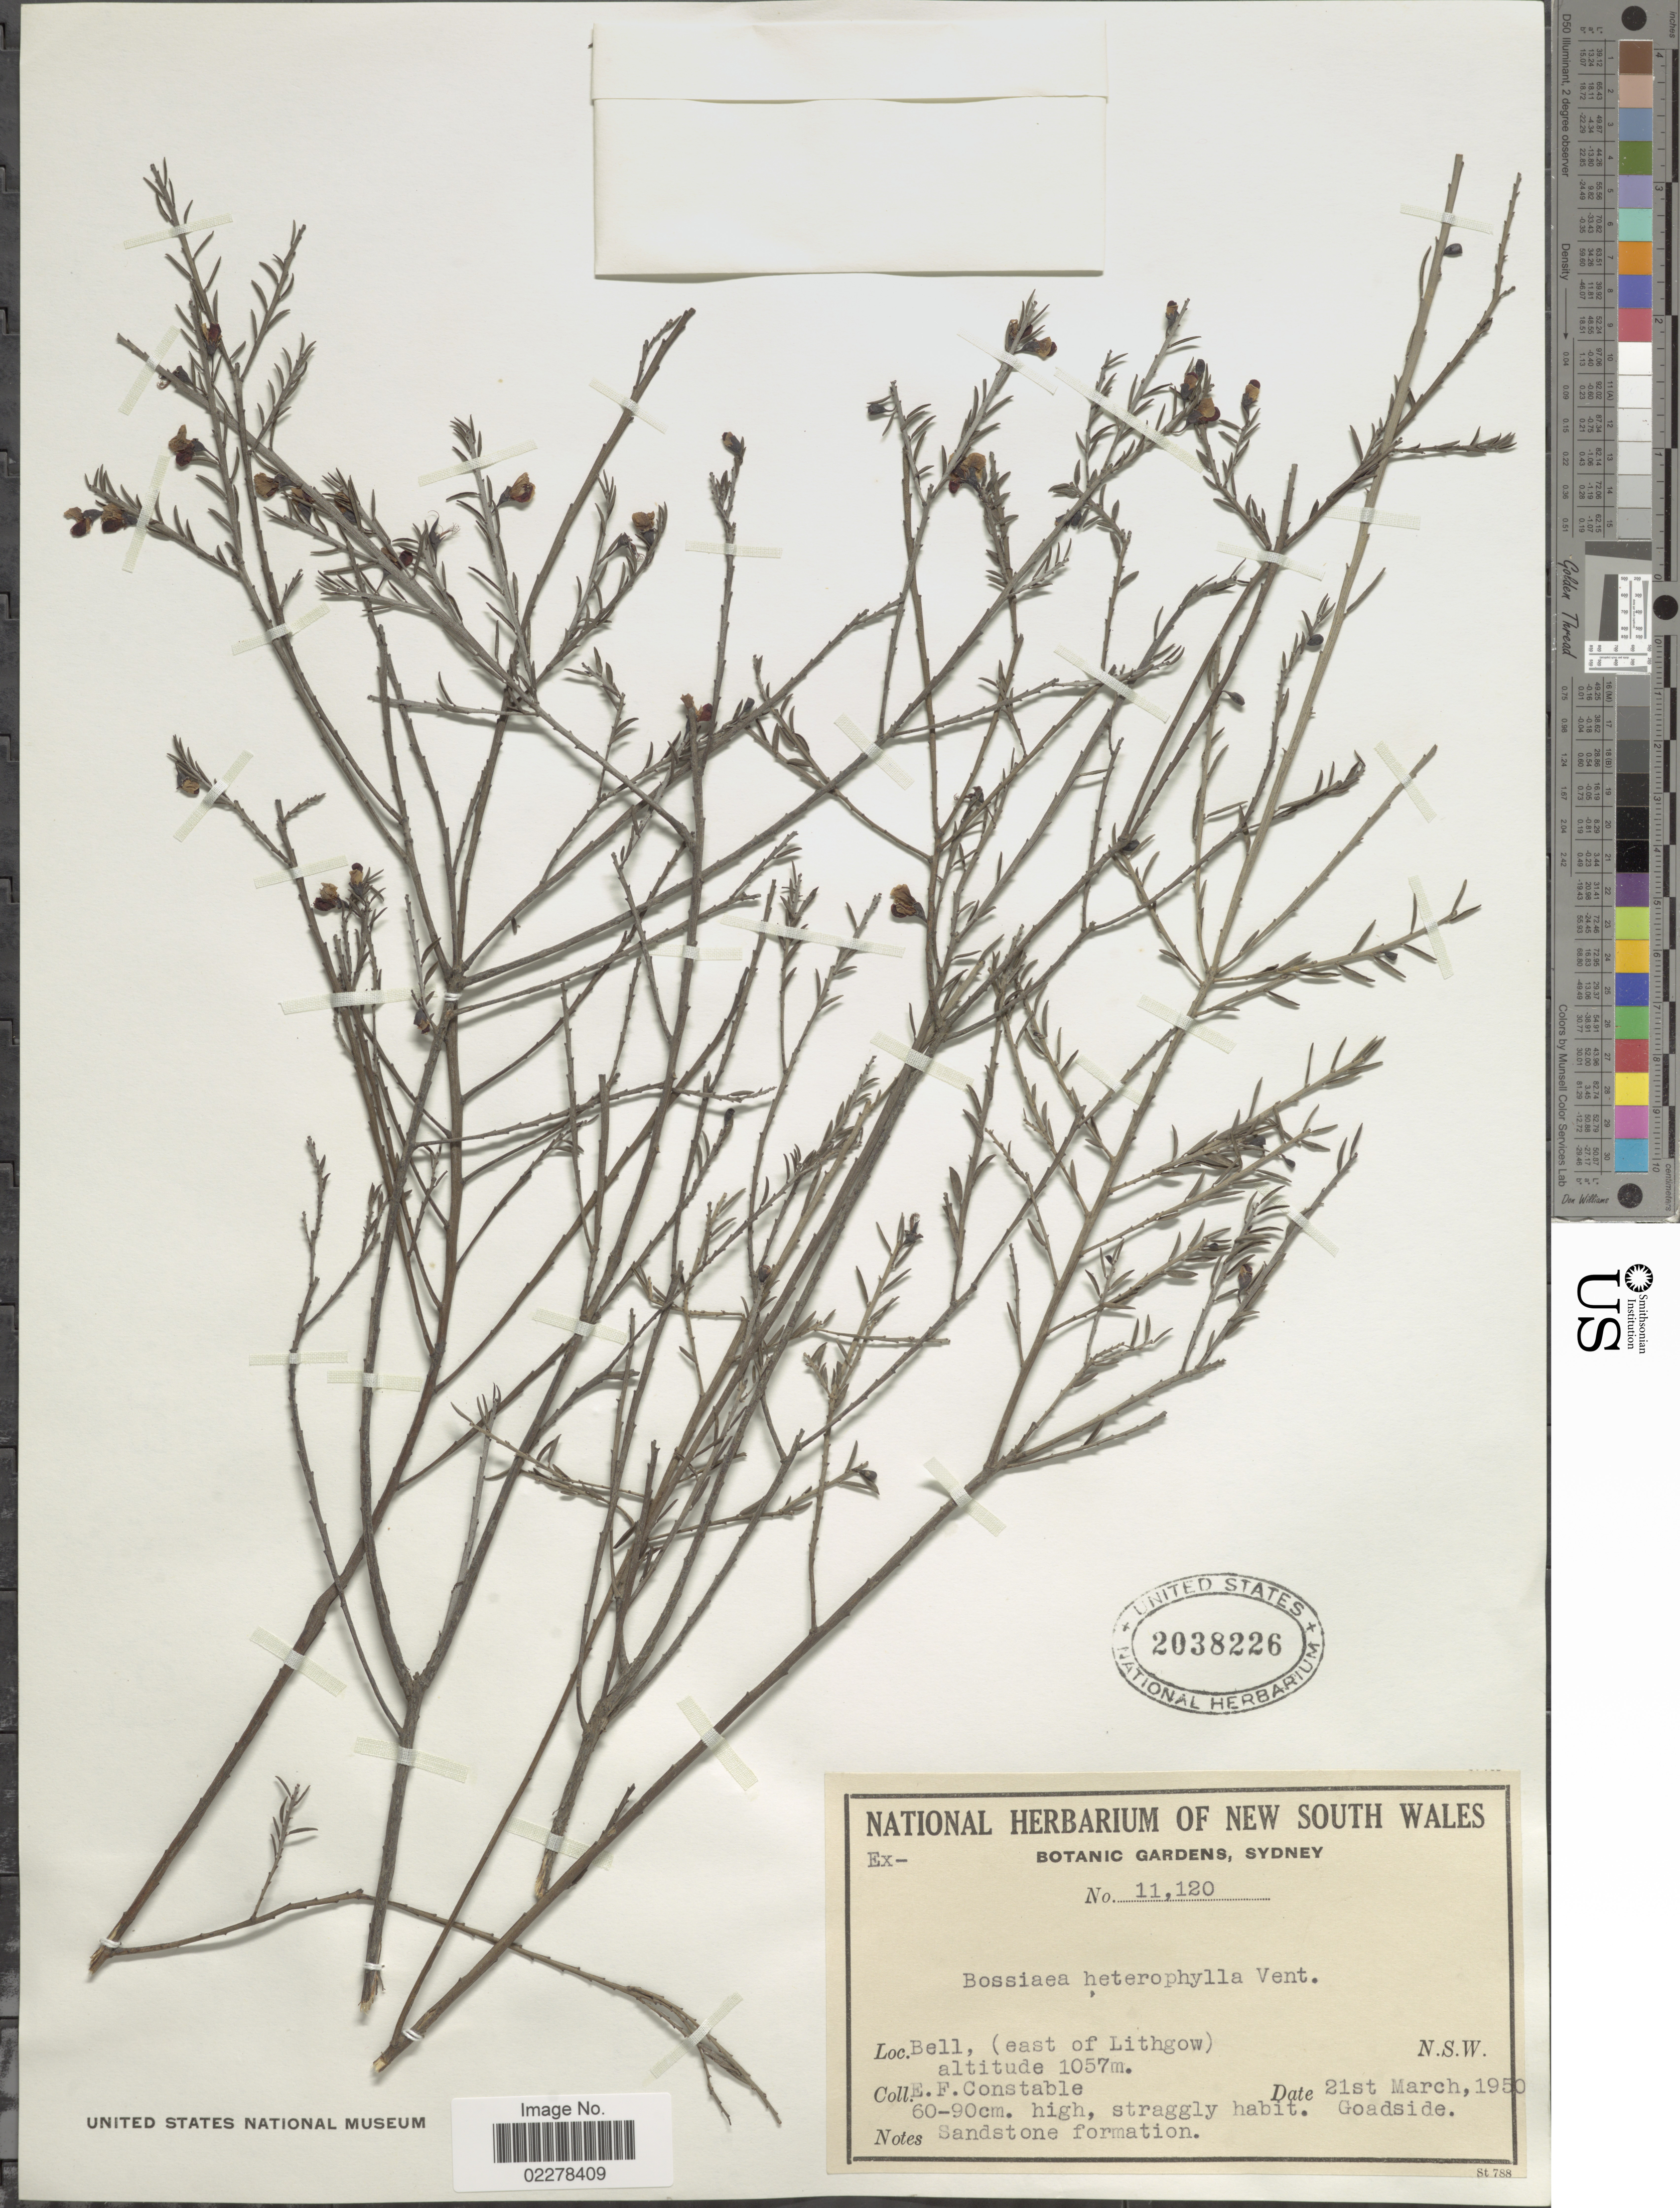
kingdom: Plantae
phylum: Tracheophyta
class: Magnoliopsida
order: Fabales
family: Fabaceae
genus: Bossiaea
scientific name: Bossiaea heterophylla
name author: Vent.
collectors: E. F. Constable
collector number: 11120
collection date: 1950-03-21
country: Australia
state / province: New South Wales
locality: Bell, (east of Lithgow). N.S.W.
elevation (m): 1057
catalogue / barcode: US 2038226